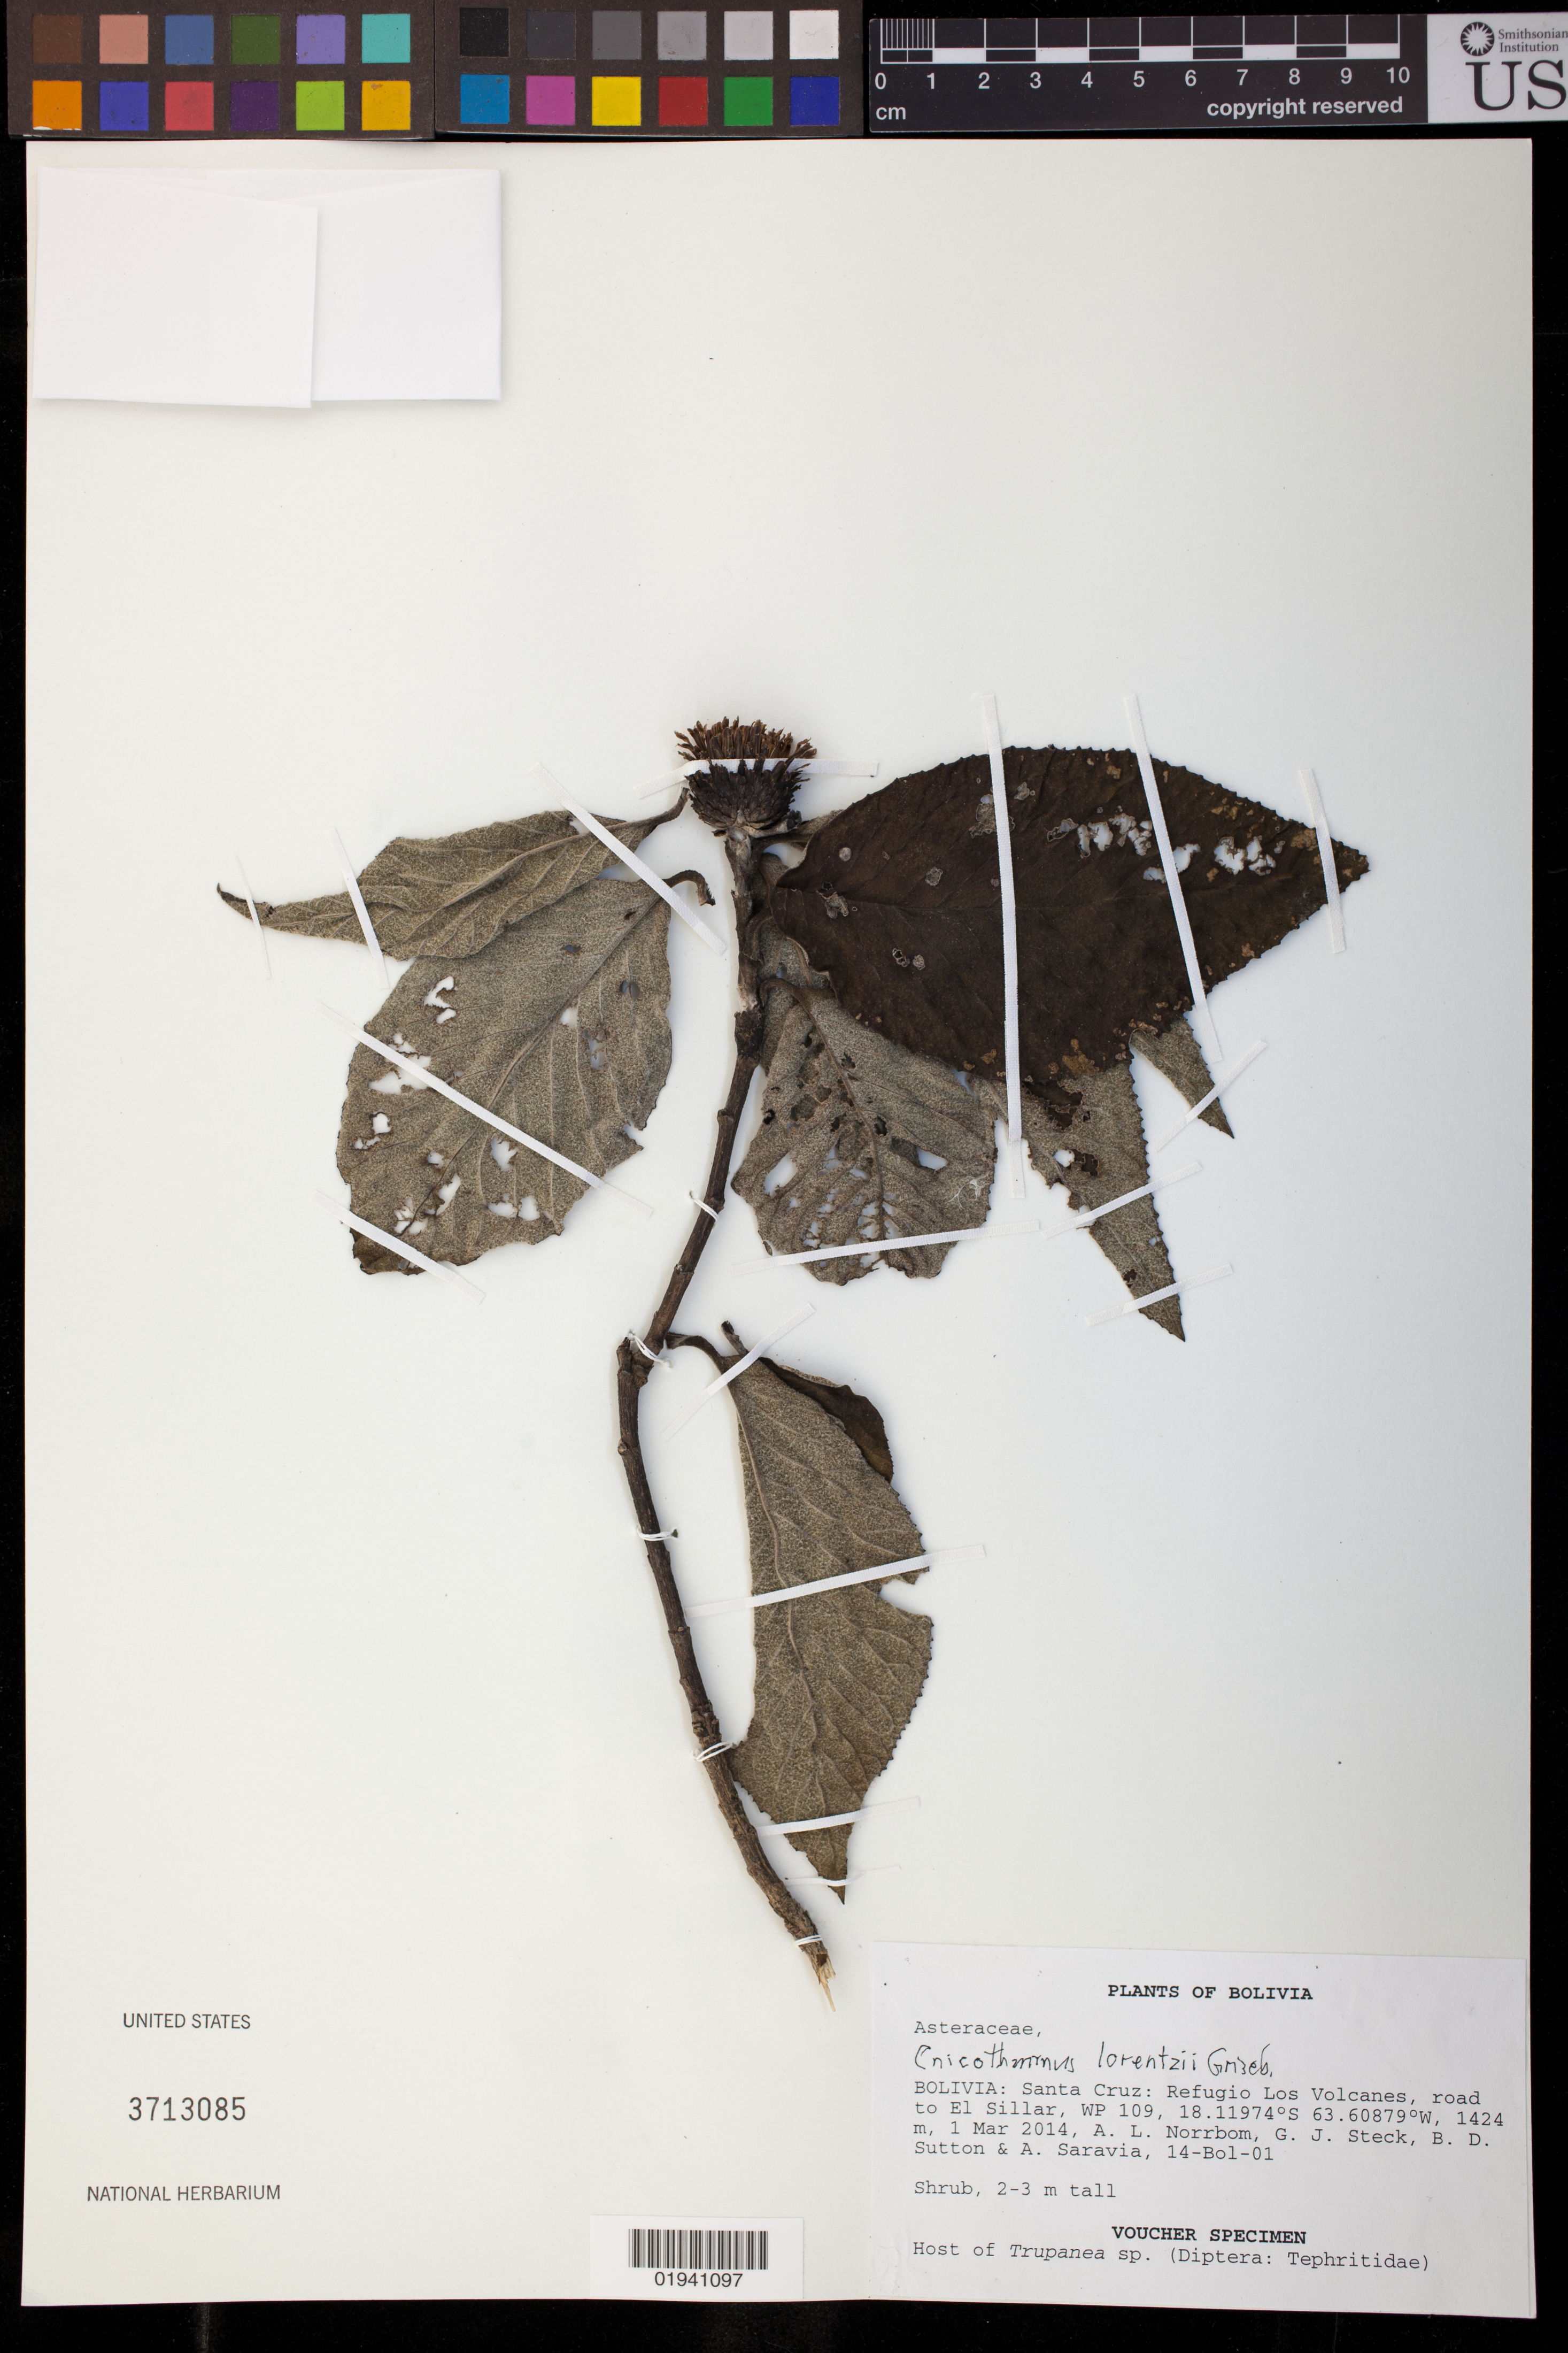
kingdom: Plantae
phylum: Tracheophyta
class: Magnoliopsida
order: Asterales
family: Asteraceae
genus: Cnicothamnus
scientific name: Cnicothamnus lorentzii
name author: Griseb.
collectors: A. L. Norrbom, G. Steck, B. Sutton & A. Saravia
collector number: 14-Bol-01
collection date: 2014-03-01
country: Bolivia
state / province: Santa Cruz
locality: Refugio Los Volcanes, road to El Sillar, WP 109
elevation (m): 1424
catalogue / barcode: US 3713085